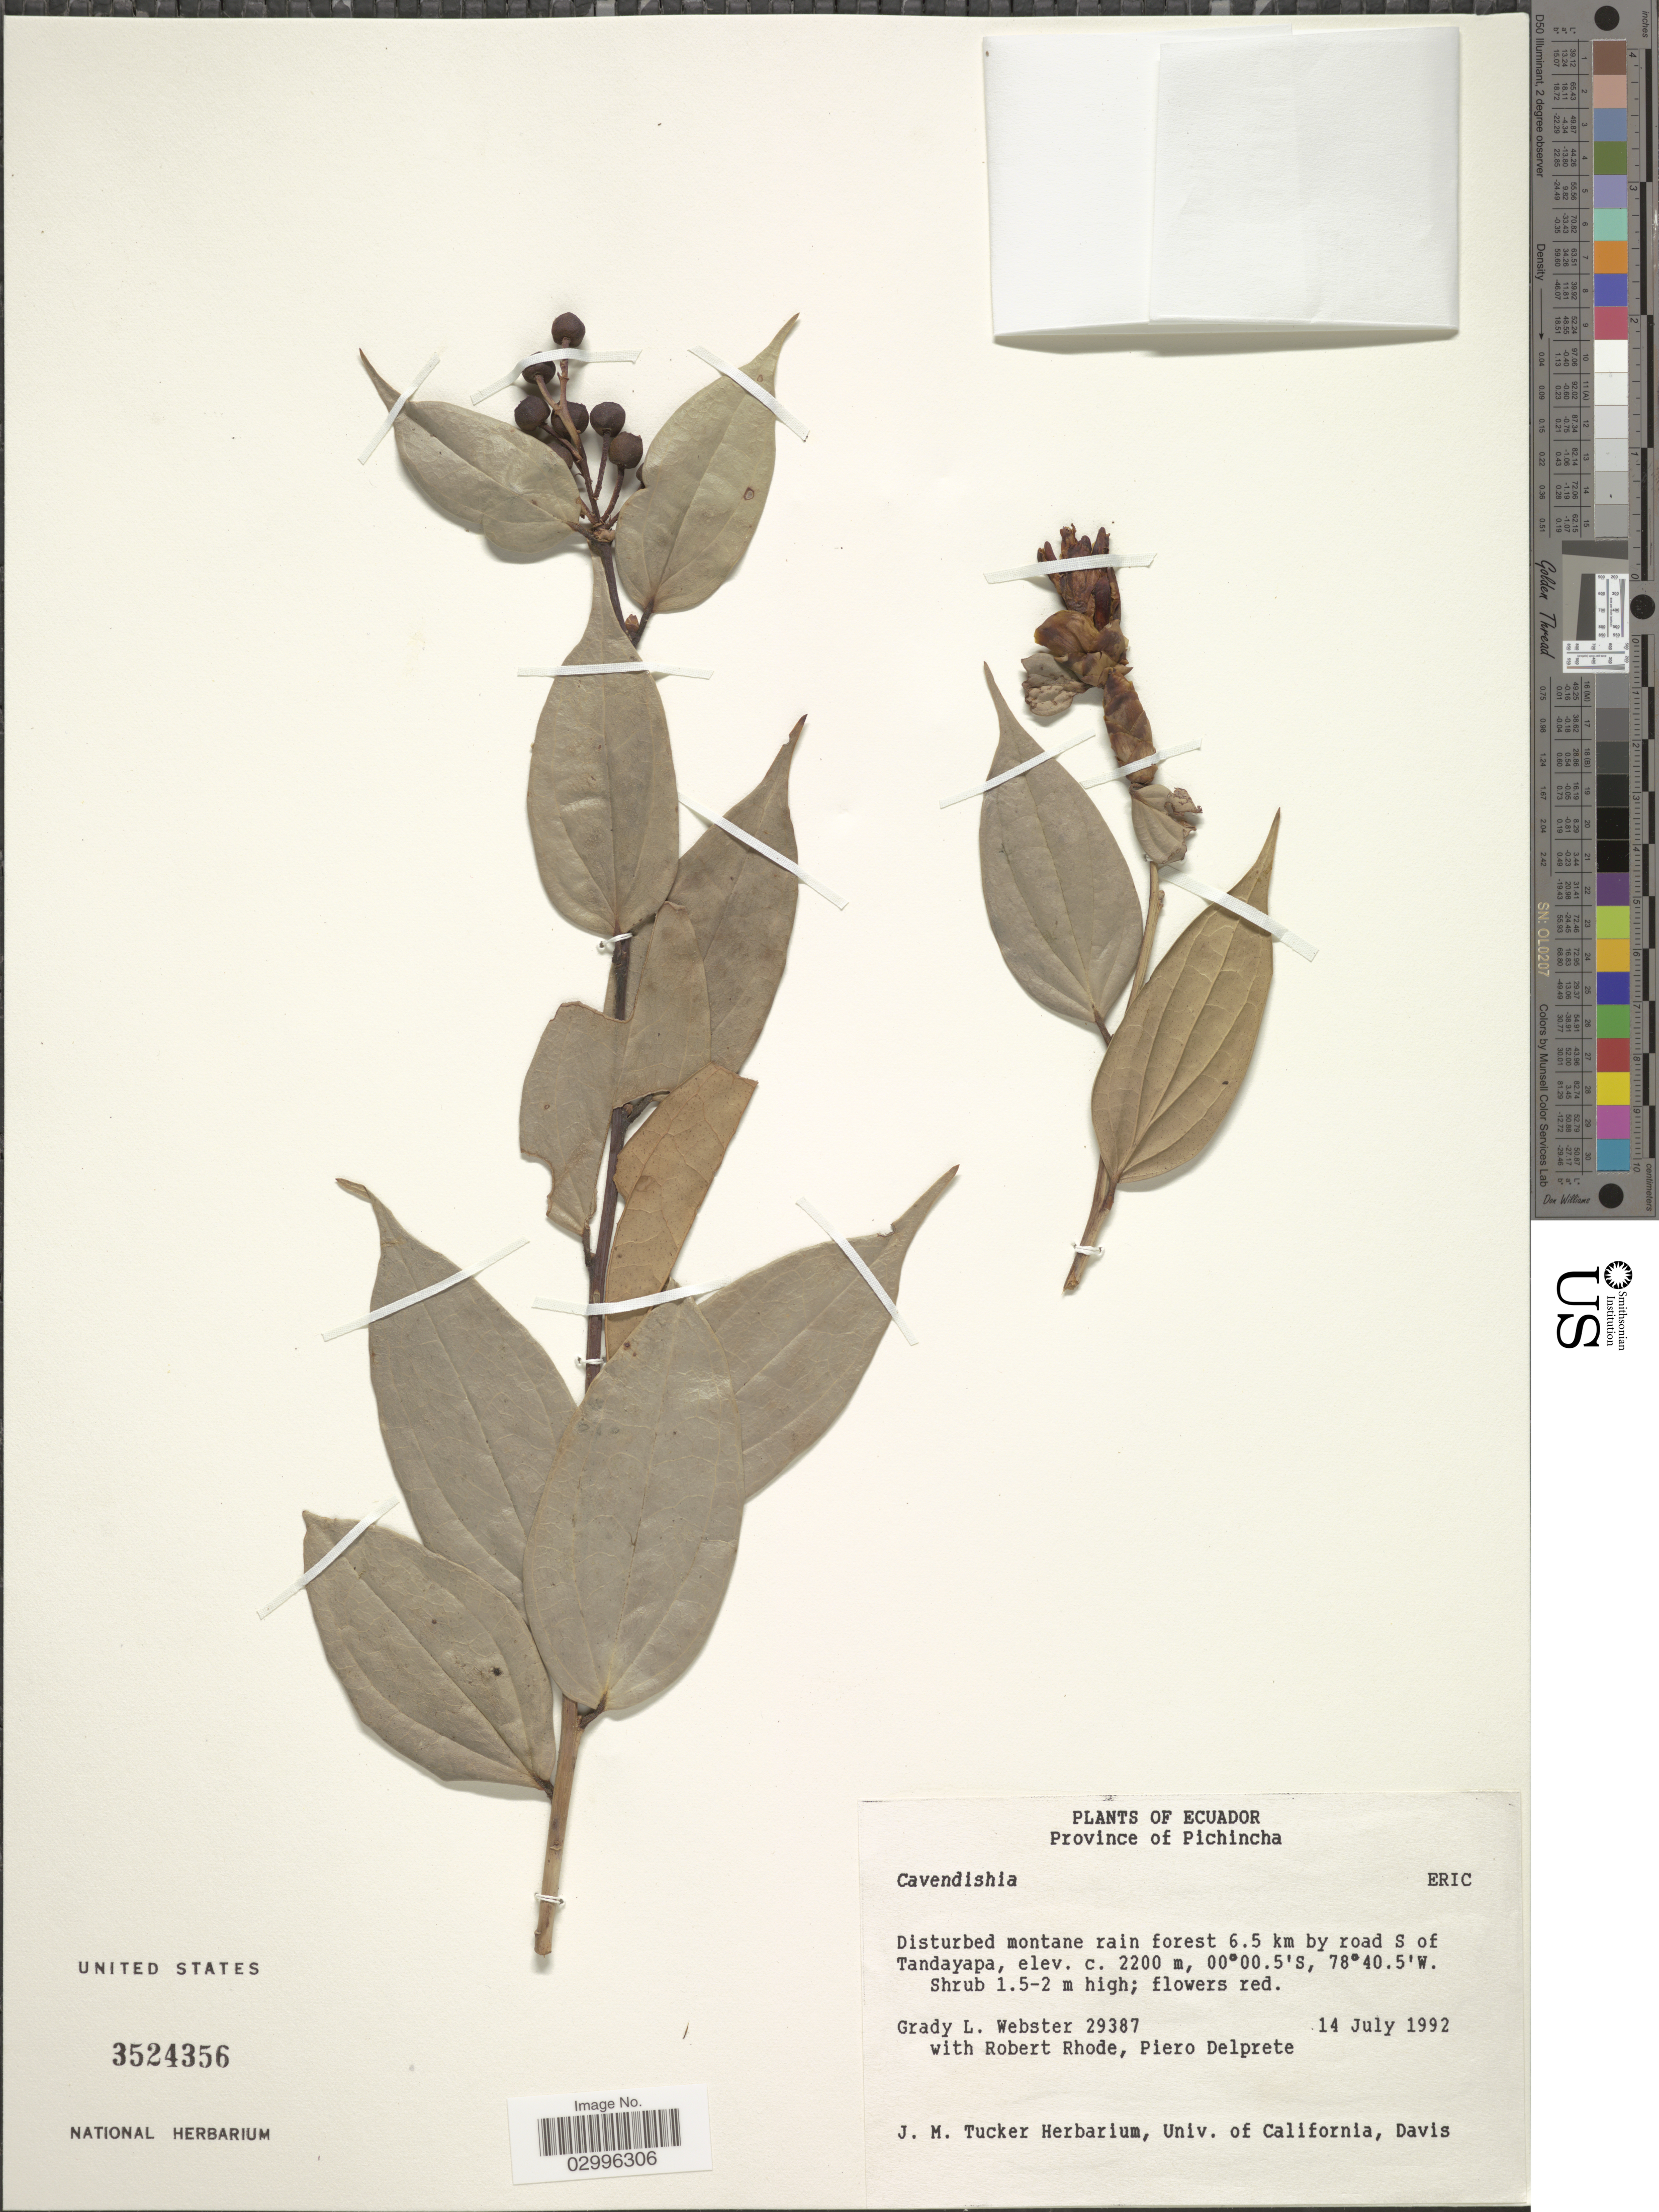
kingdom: Plantae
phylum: Tracheophyta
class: Magnoliopsida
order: Ericales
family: Ericaceae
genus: Cavendishia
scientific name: Cavendishia sp.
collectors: G. L. Webster, R. Rhode & P. G. Delprete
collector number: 29387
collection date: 1992-07-14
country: Ecuador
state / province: Pichincha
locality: Disturbed montane rain forest 6.5 km by road S of Tandayapa.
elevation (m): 2200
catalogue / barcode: US 3524356